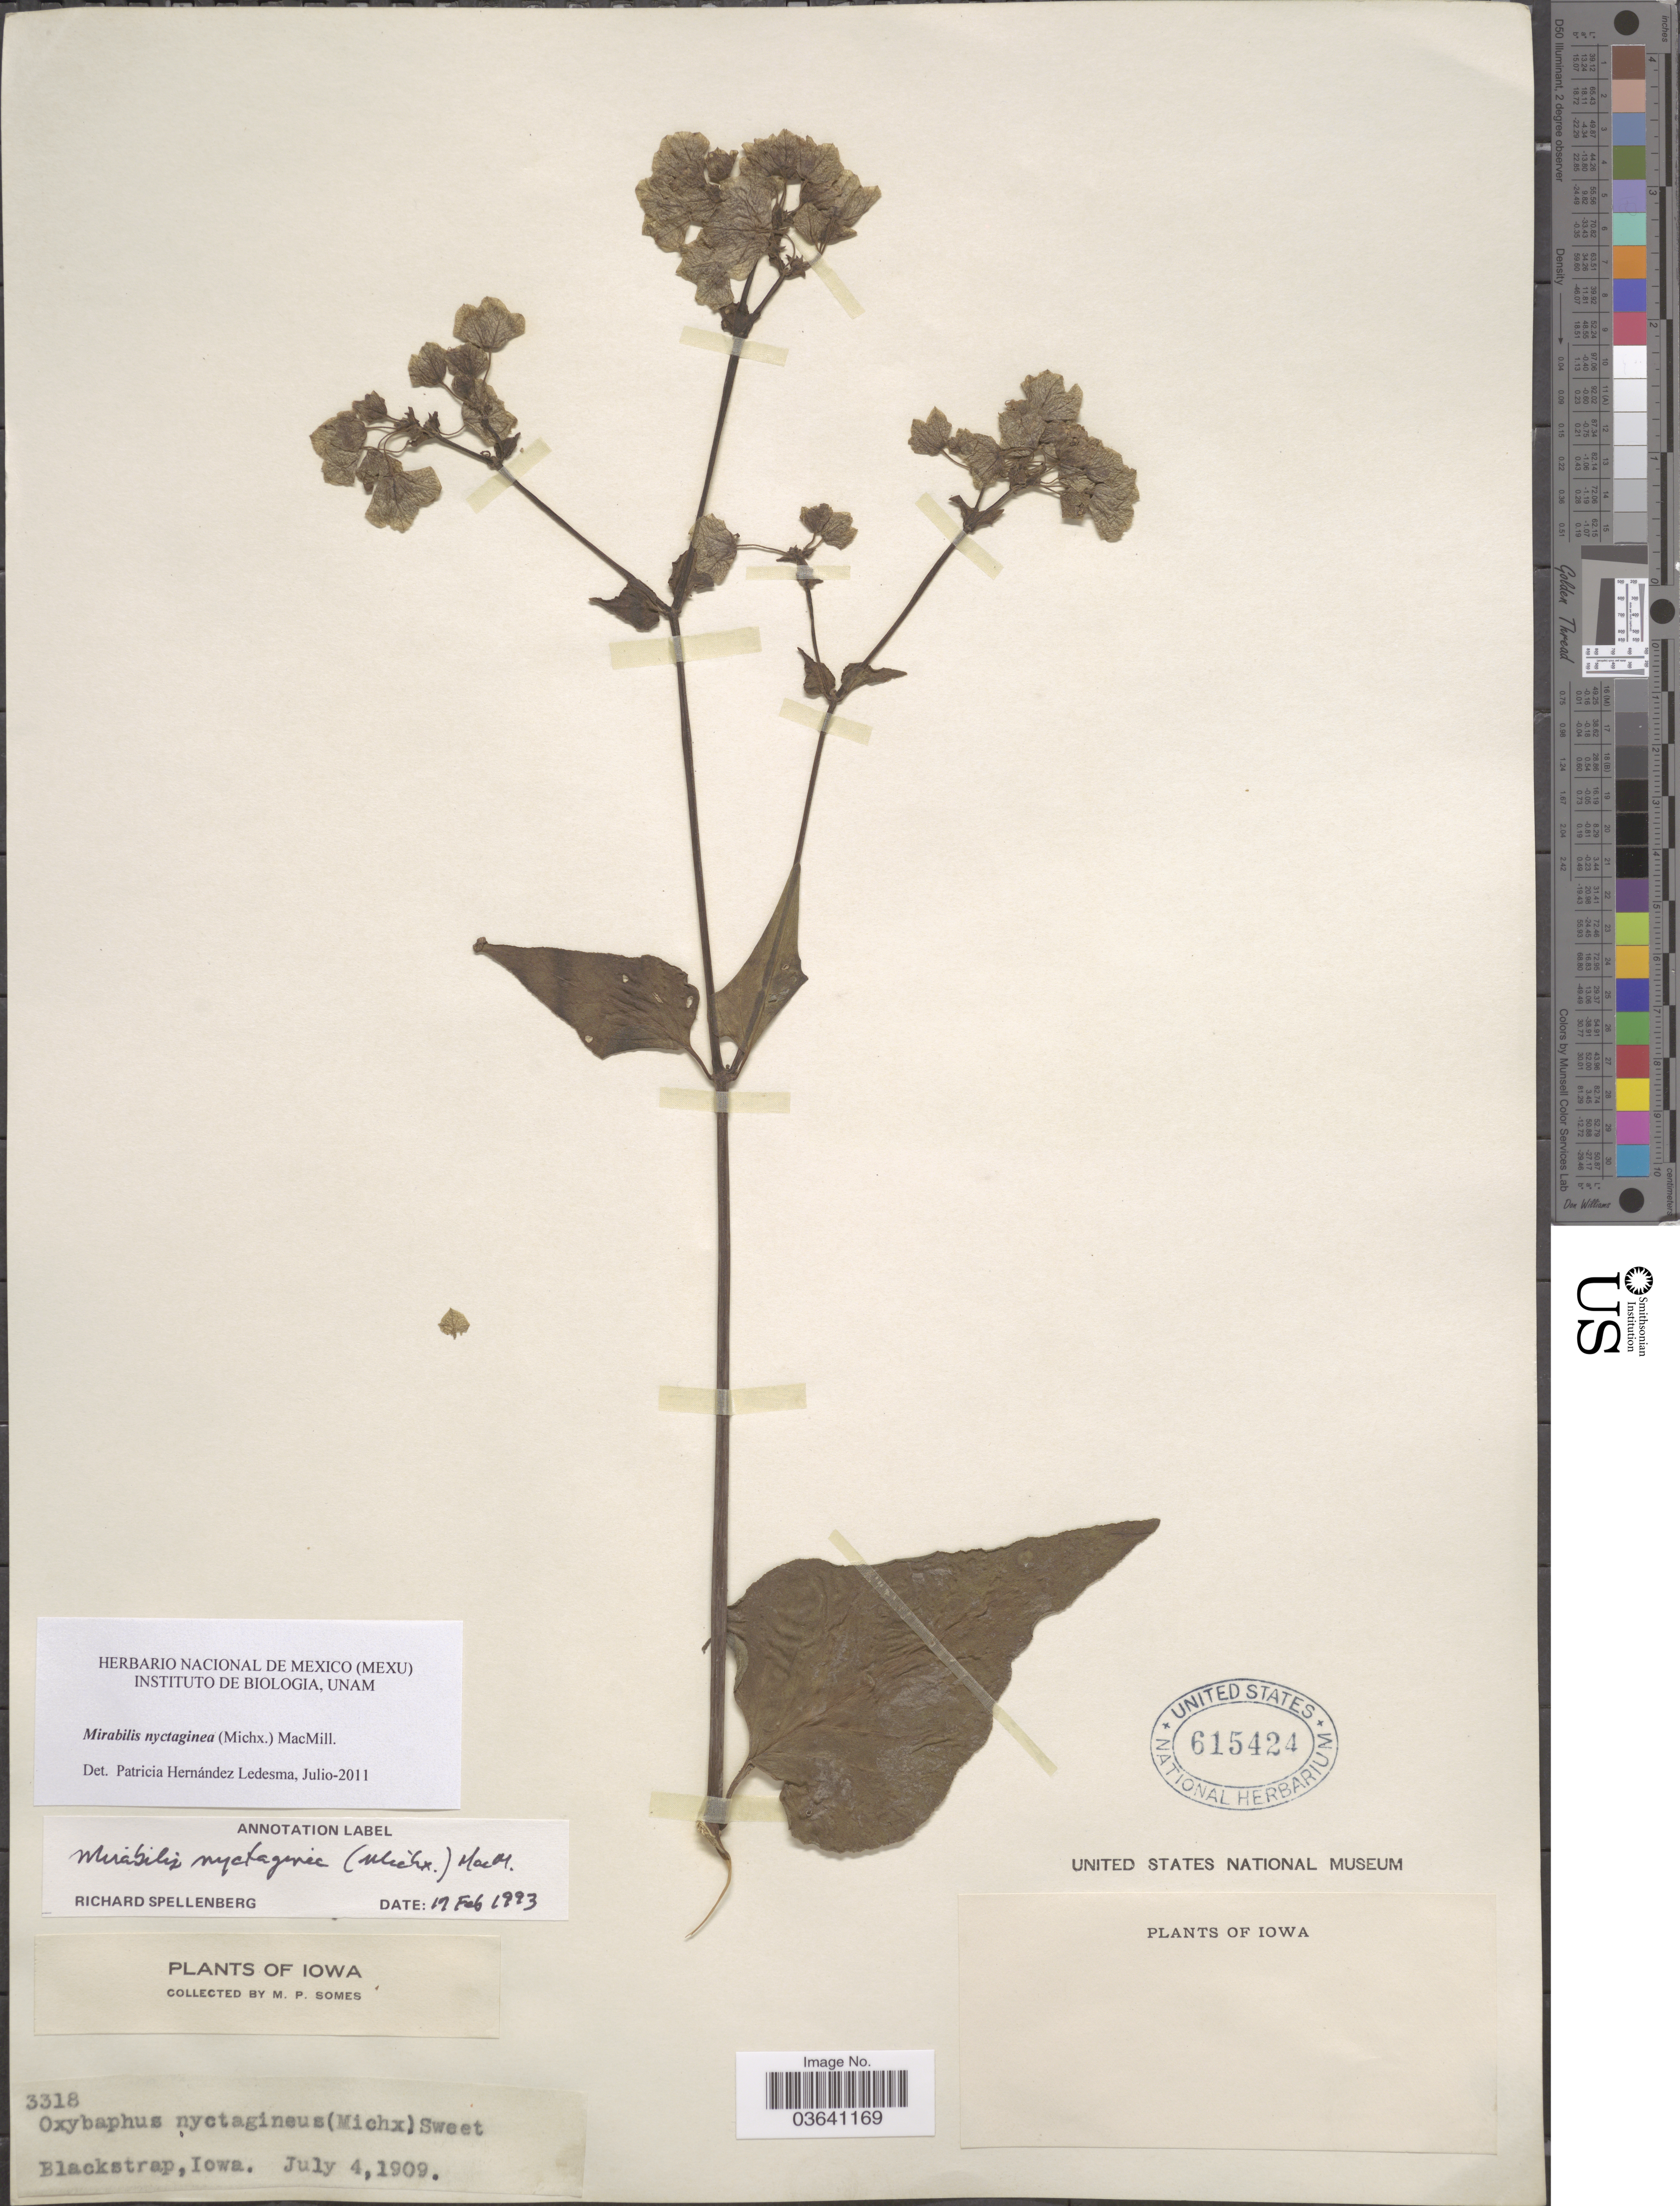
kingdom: Plantae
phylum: Tracheophyta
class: Magnoliopsida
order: Caryophyllales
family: Nyctaginaceae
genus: Mirabilis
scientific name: Mirabilis nyctaginea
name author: (Michx.) MacMill.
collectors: M. Somes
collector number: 3318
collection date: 1909-07-04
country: United States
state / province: Iowa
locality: Blackstrap.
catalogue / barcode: US 615424